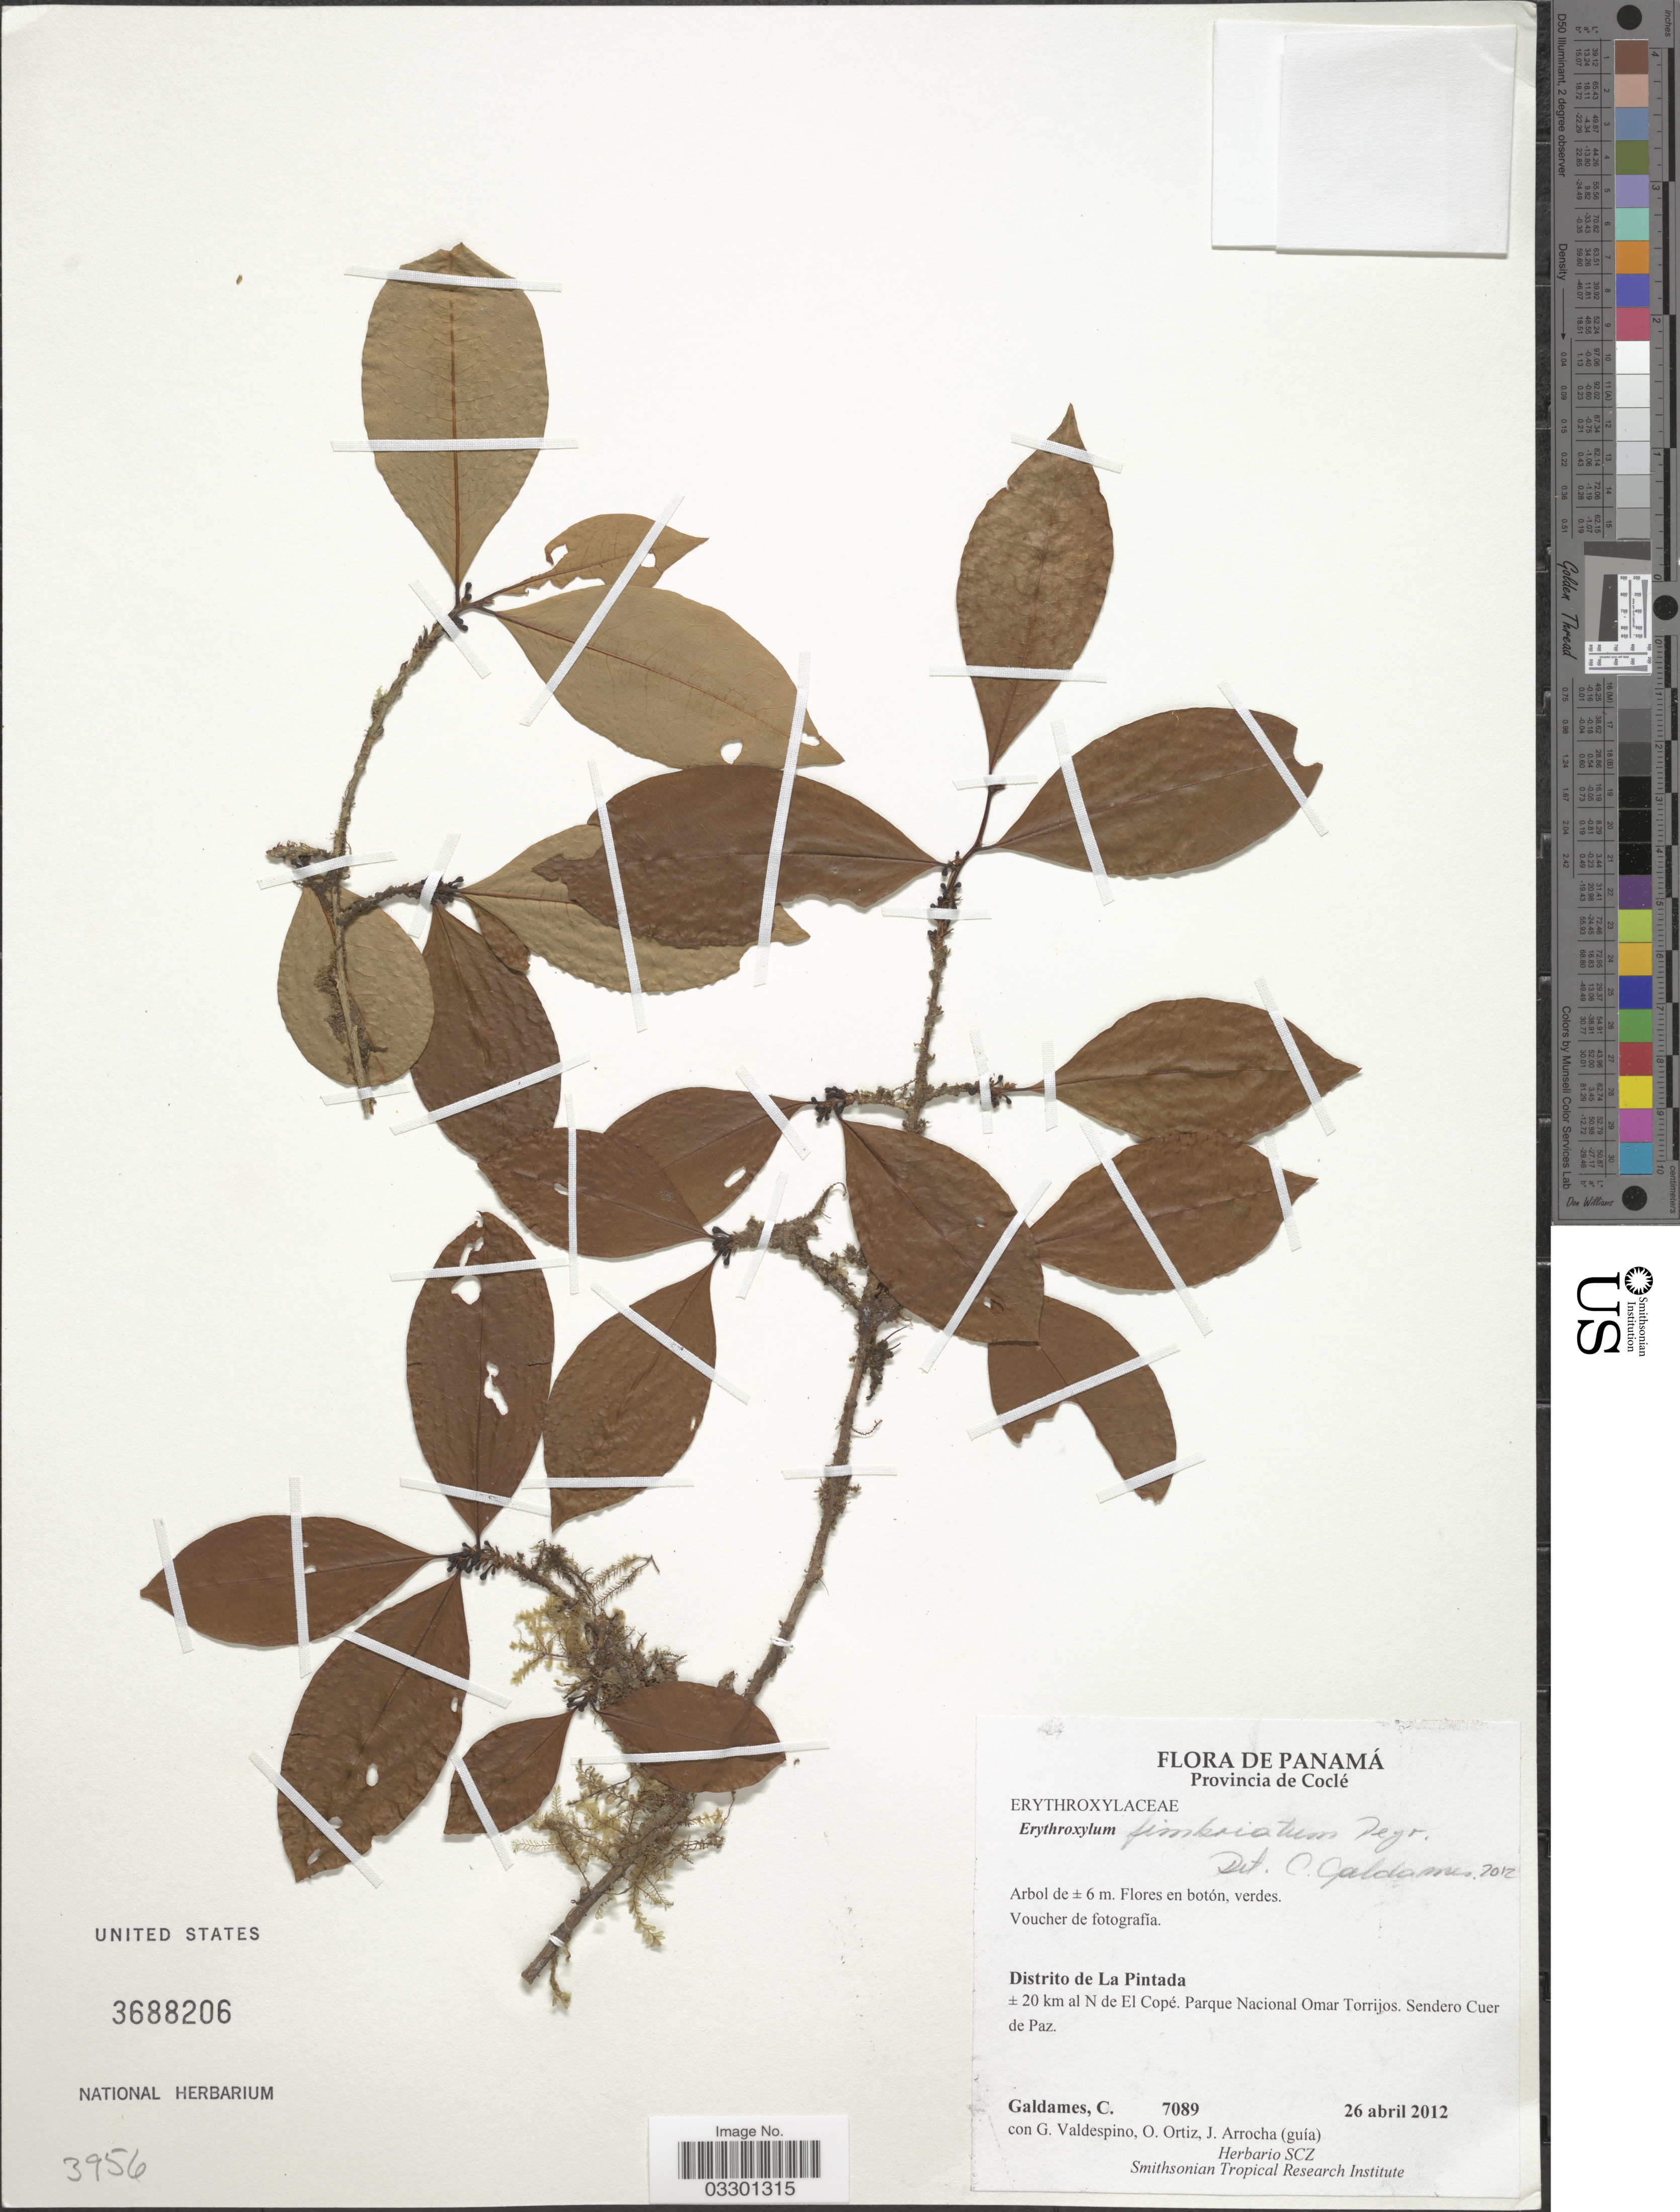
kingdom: Plantae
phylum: Tracheophyta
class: Magnoliopsida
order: Malpighiales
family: Erythroxylaceae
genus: Erythroxylum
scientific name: Erythroxylum fimbriatum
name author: Peyr.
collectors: C. Galdames, G. Valdespino, O. O. Ortiz & J. Arrocha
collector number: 7089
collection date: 2012-04-26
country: Panama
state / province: Coclé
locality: Distrito de La Pintada ± 20 km al N de El Copé. Parque Nacional Omar Torrijos. Sendero Cuer de Paz.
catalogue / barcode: US 3688206